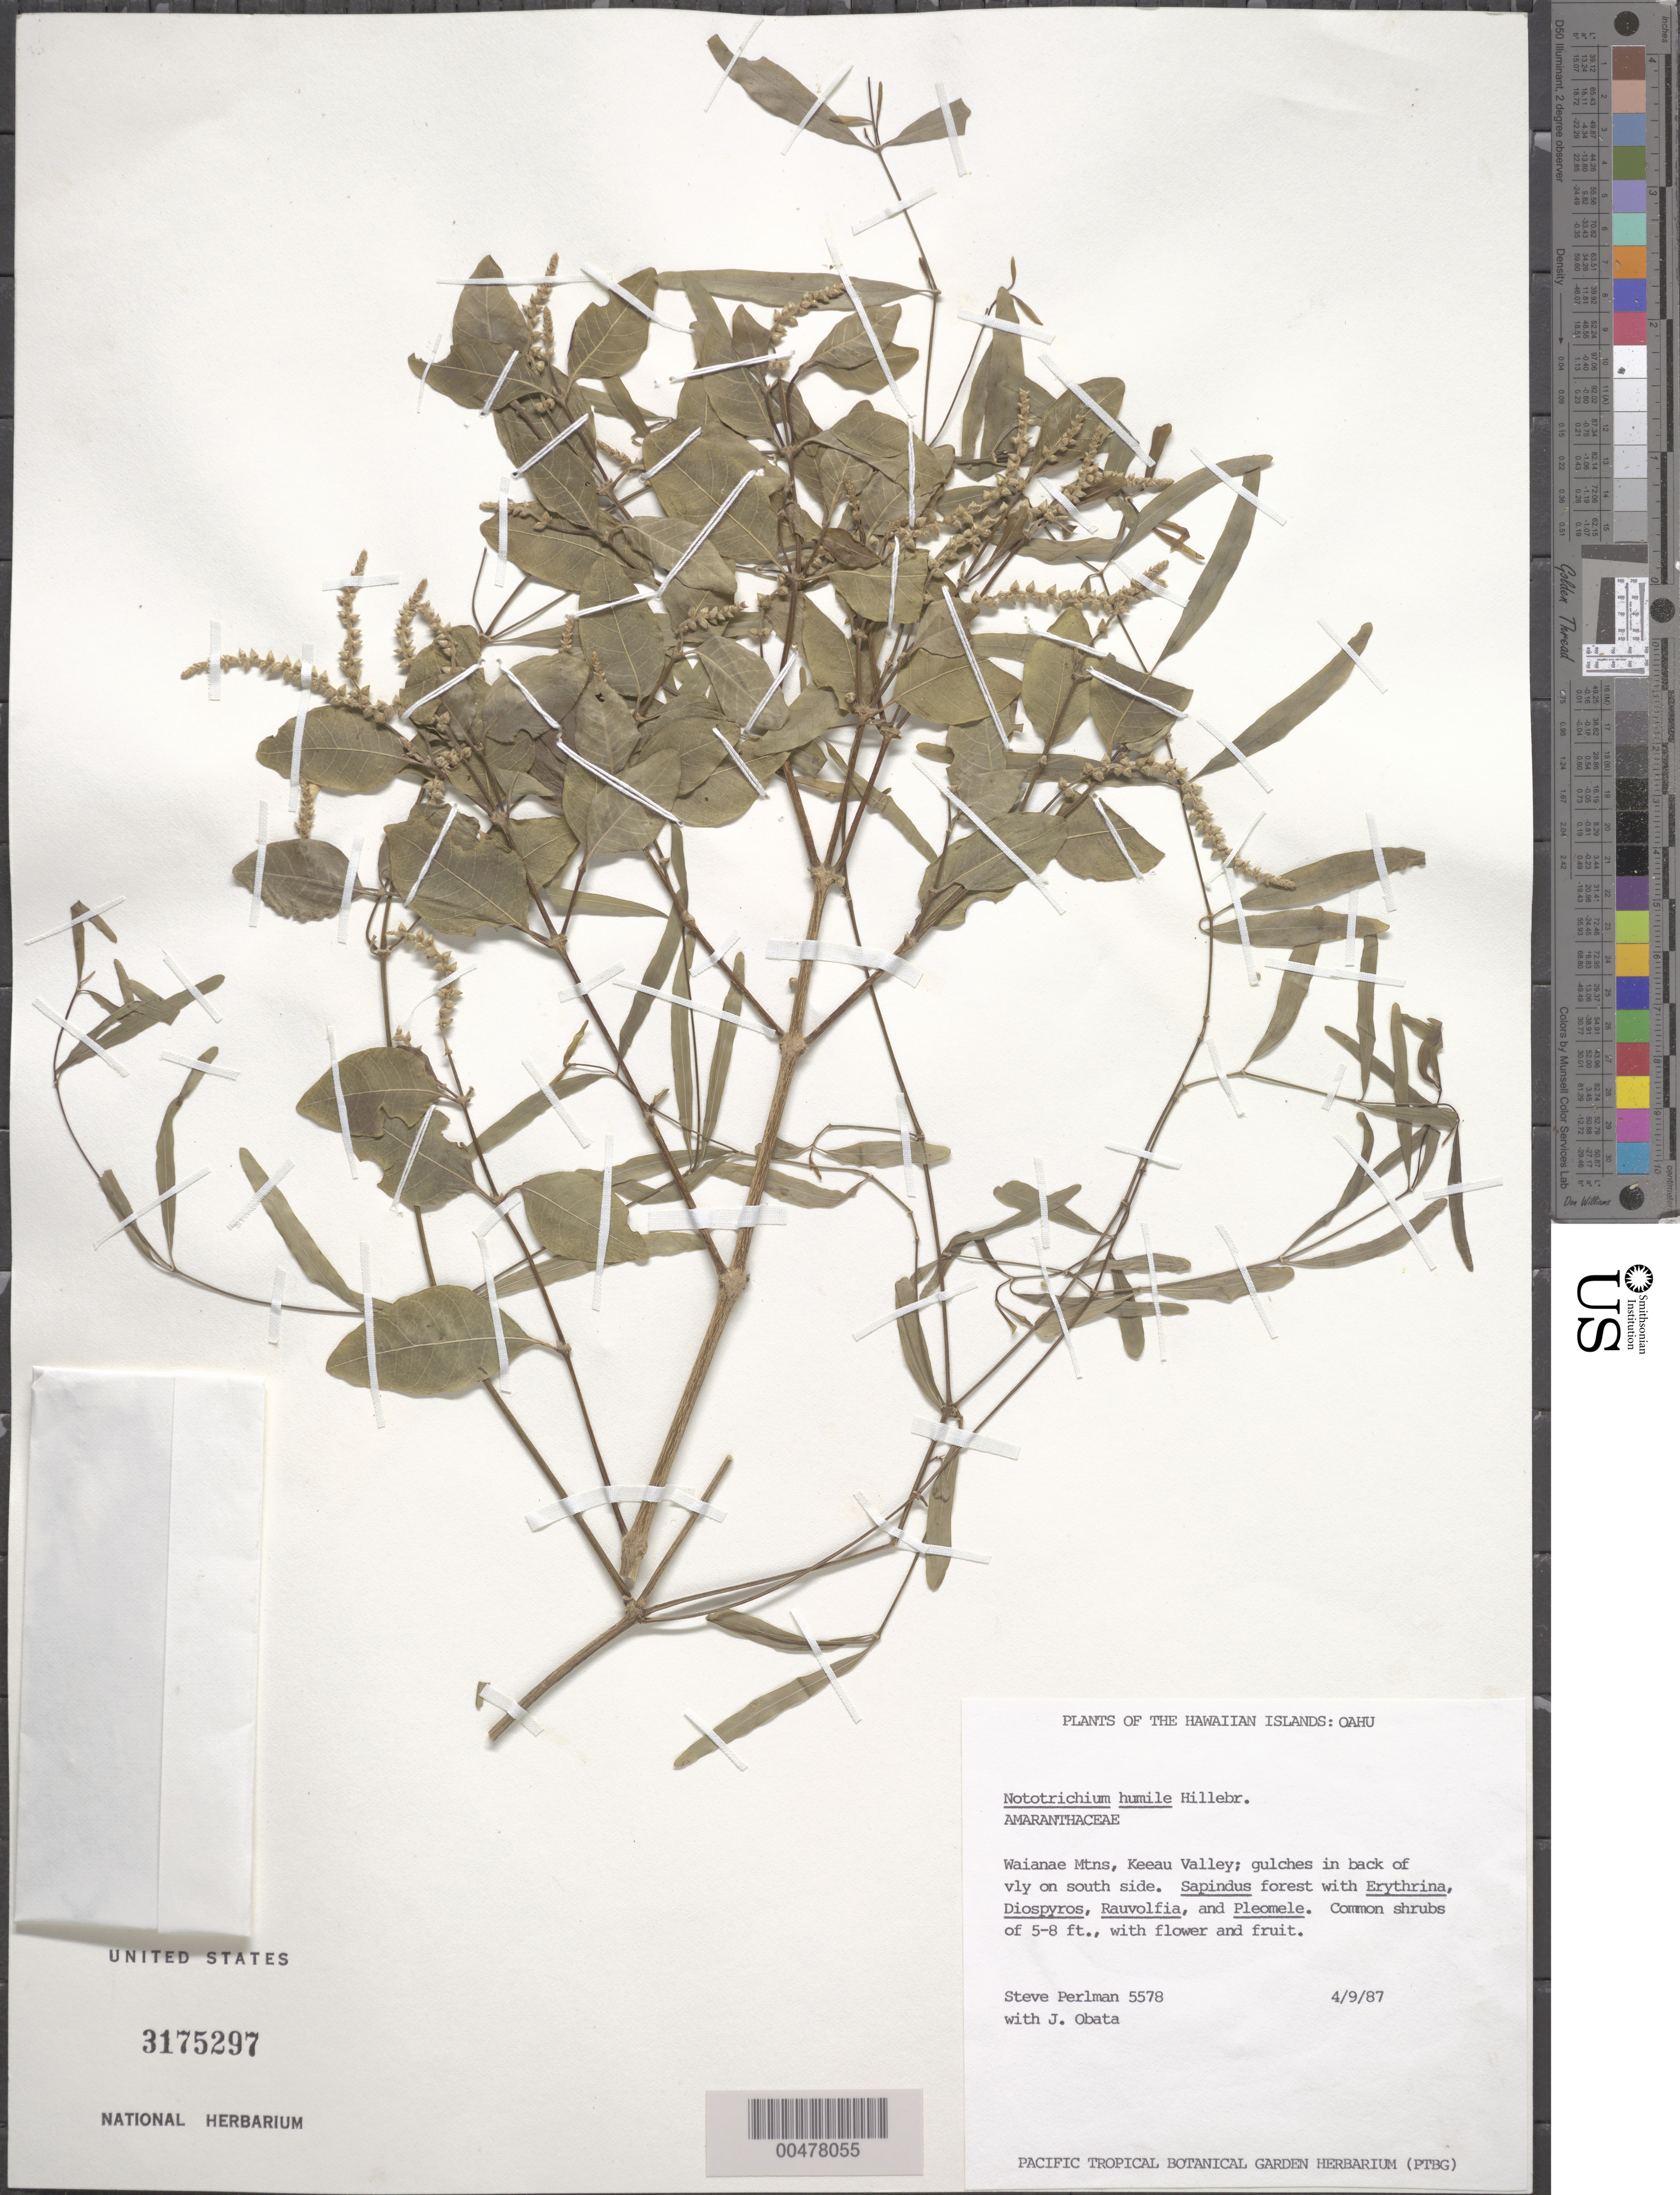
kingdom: Plantae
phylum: Tracheophyta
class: Magnoliopsida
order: Caryophyllales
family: Amaranthaceae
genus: Achyranthes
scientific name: Achyranthes humilis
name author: (Hillebr.) Di Vincenzo et al.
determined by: Wagner, W. L., (BOT), Smithsonian Institution - National Museum of Natural History (UNITED STATES)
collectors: S. P. Perlman & J. Obata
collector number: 5578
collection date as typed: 4 Sep 1987 or 9 Apr 1987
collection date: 1987-04-09 or 1987-09-04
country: United States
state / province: Hawaii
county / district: Honolulu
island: Oahu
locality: Waianae Mts, Keeau Valley, gulches in back of valley on S side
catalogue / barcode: US 3175297